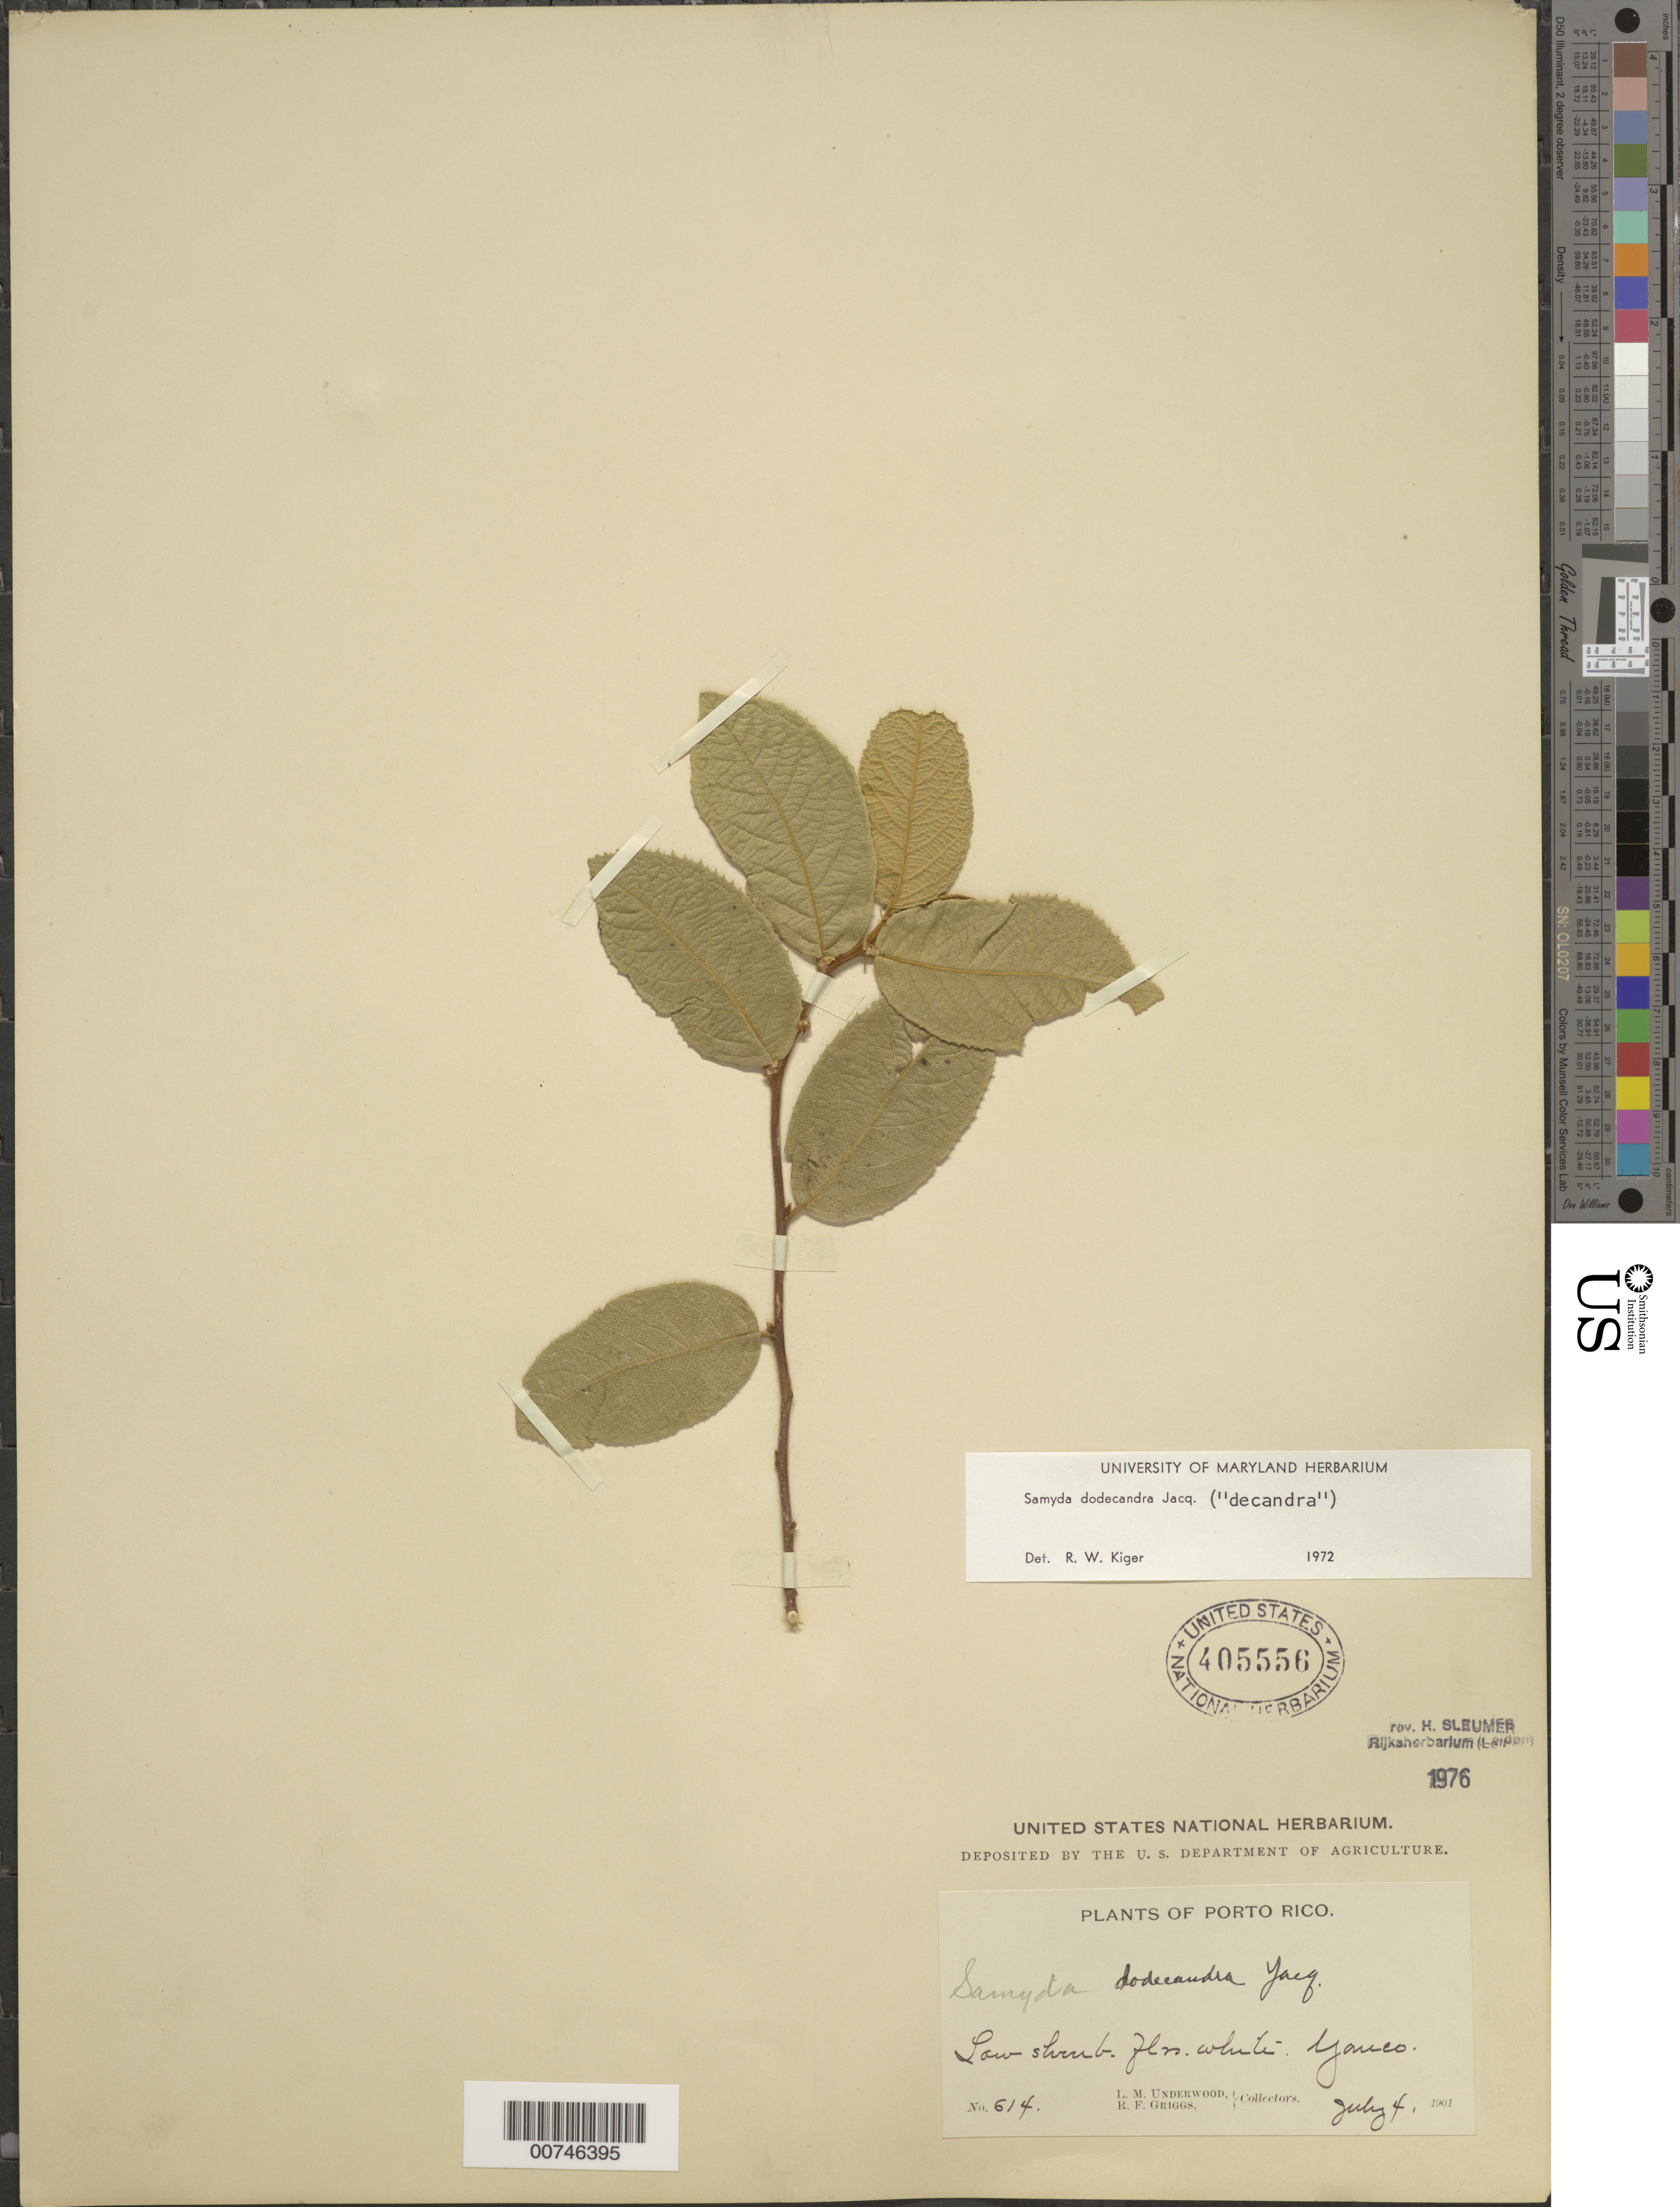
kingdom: Plantae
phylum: Tracheophyta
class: Magnoliopsida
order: Malpighiales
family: Salicaceae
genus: Casearia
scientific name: Casearia dodecandra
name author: (Jacq.) T. Samar. & M.H. Alford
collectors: L. M. Underwood & R. F. Griggs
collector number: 614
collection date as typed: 04 Jul 1901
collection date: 1901-07-04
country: Puerto Rico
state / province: Yauco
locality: Yauco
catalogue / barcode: US 405556